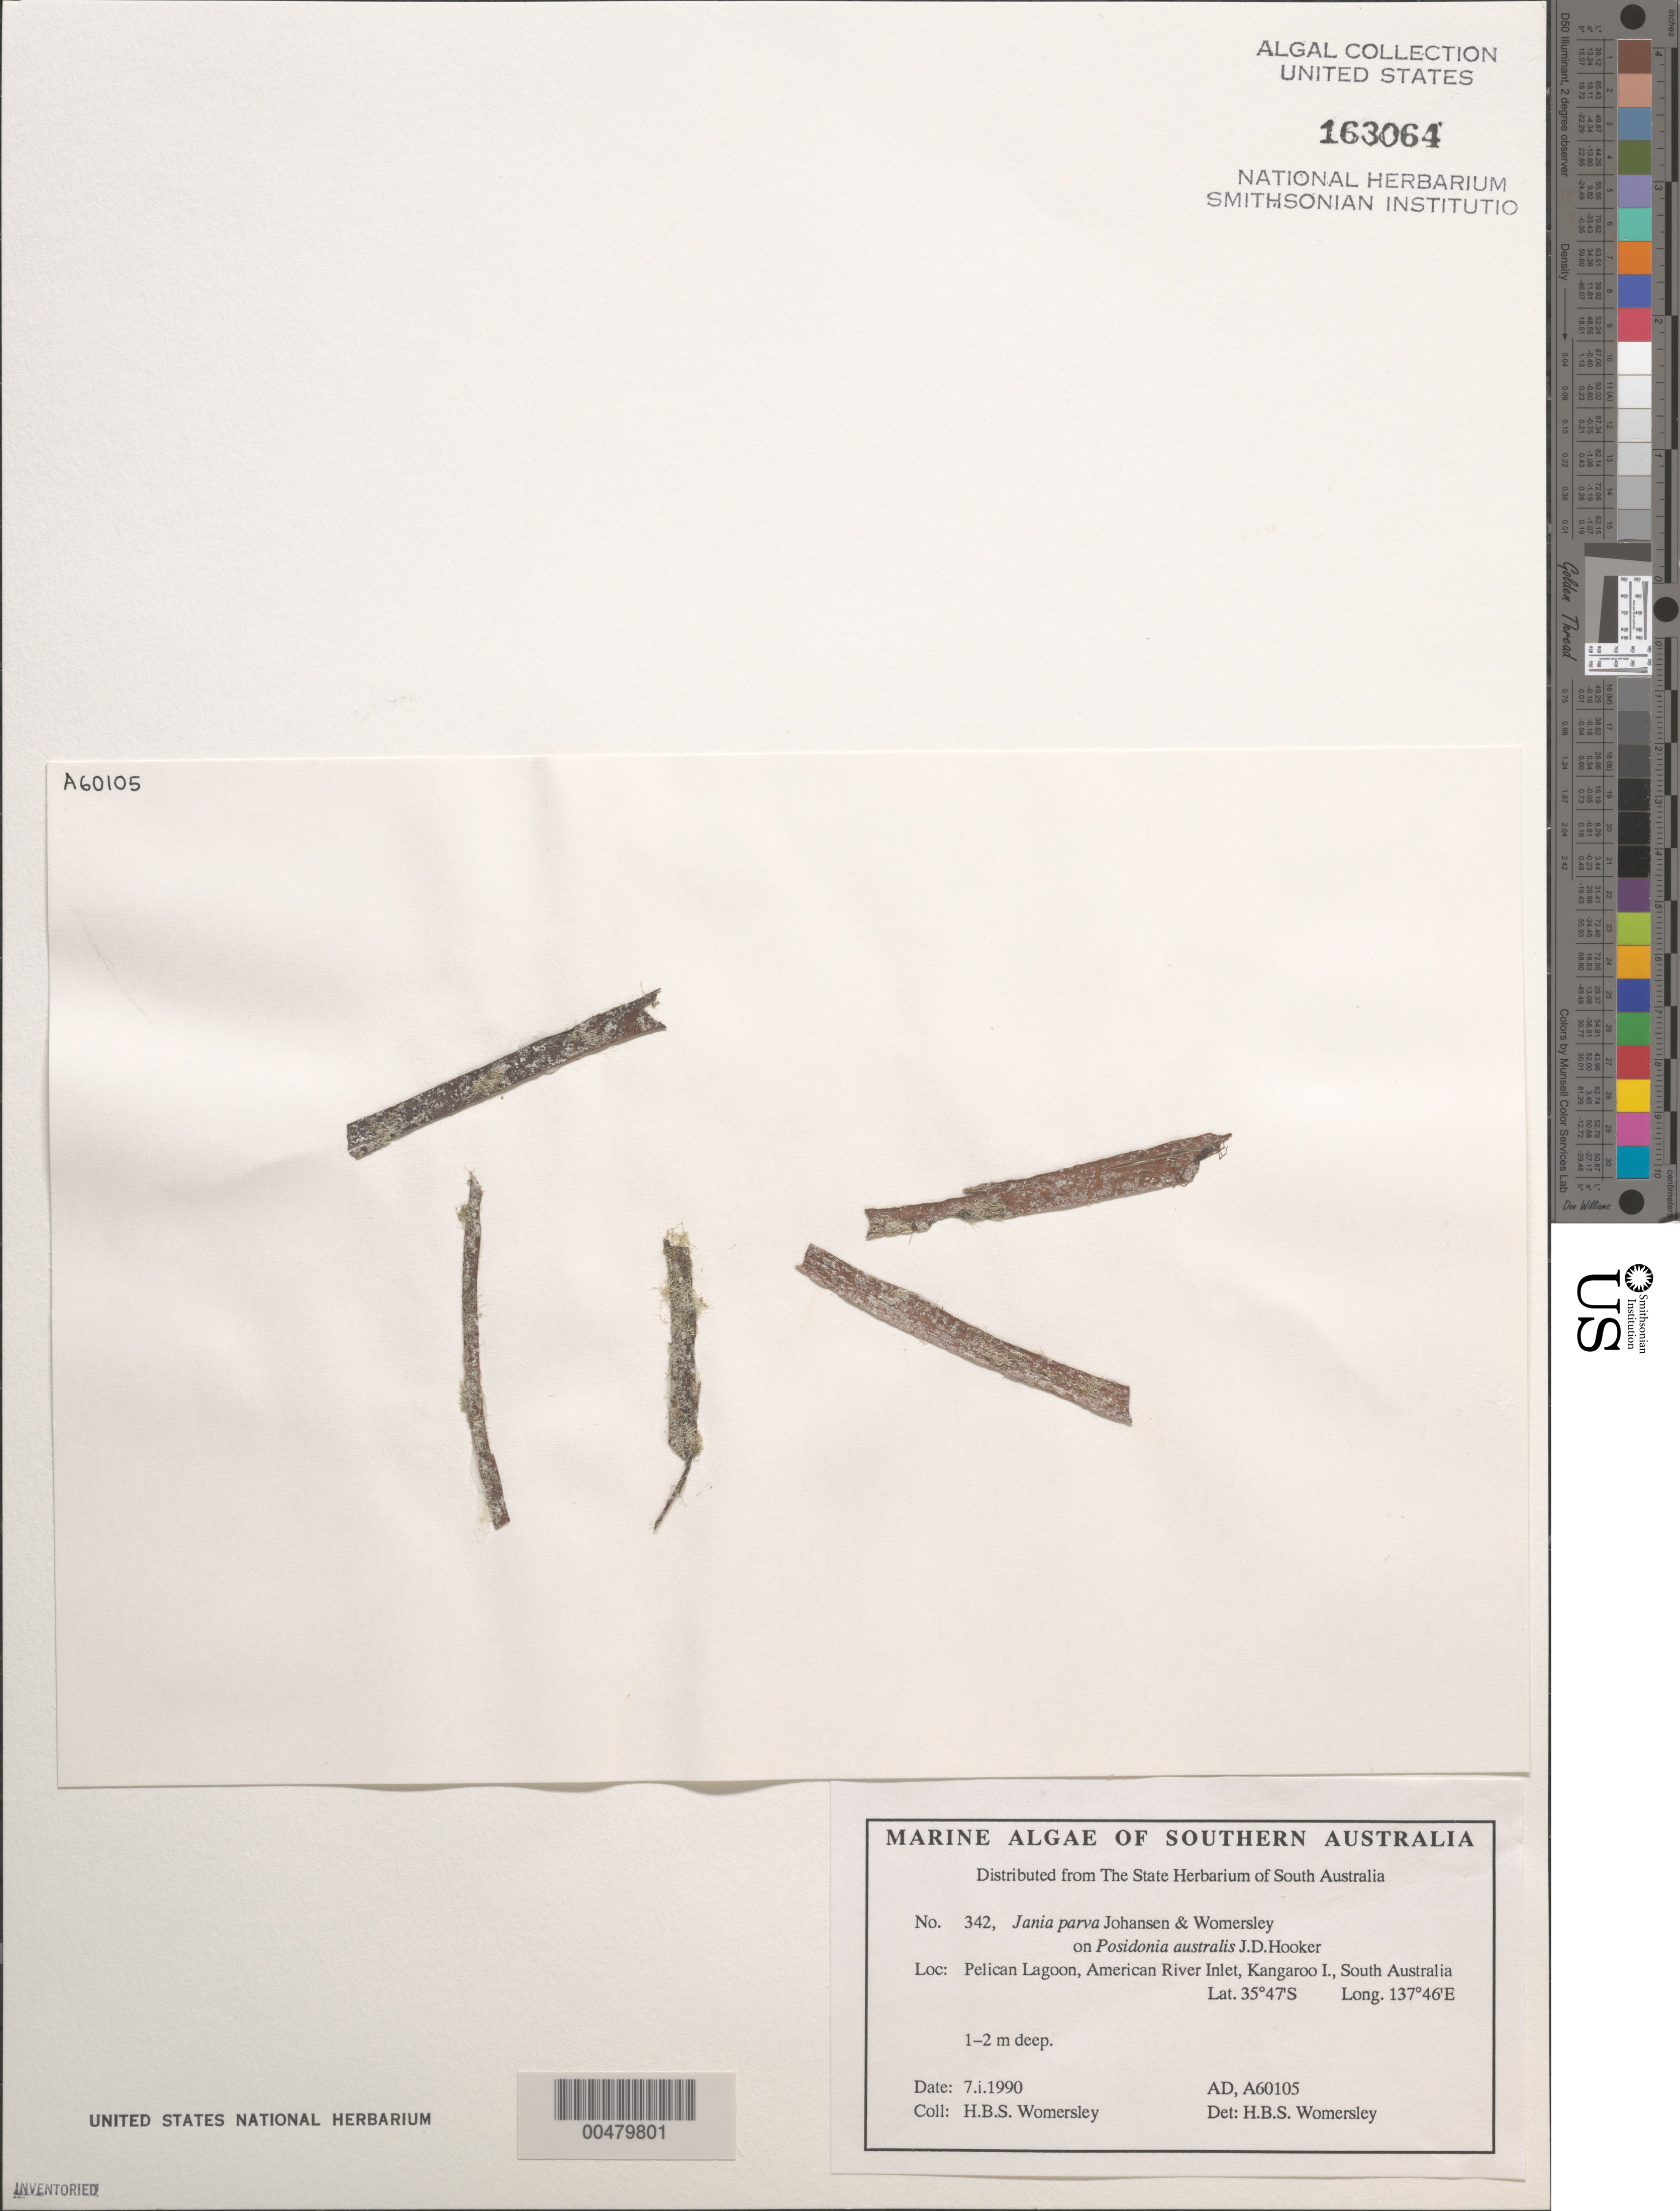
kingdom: Plantae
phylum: Rhodophyta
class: Florideophyceae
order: Corallinales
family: Corallinaceae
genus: Jania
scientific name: Jania parva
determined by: Womersley, H. B. S.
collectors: H. B. S. Womersley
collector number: Ad A60105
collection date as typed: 07 Jan 1990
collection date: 1990-01-07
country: Australia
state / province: South Australia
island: Kangaroo Island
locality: Pelican Lagoon, American River Inlet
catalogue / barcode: US 163064